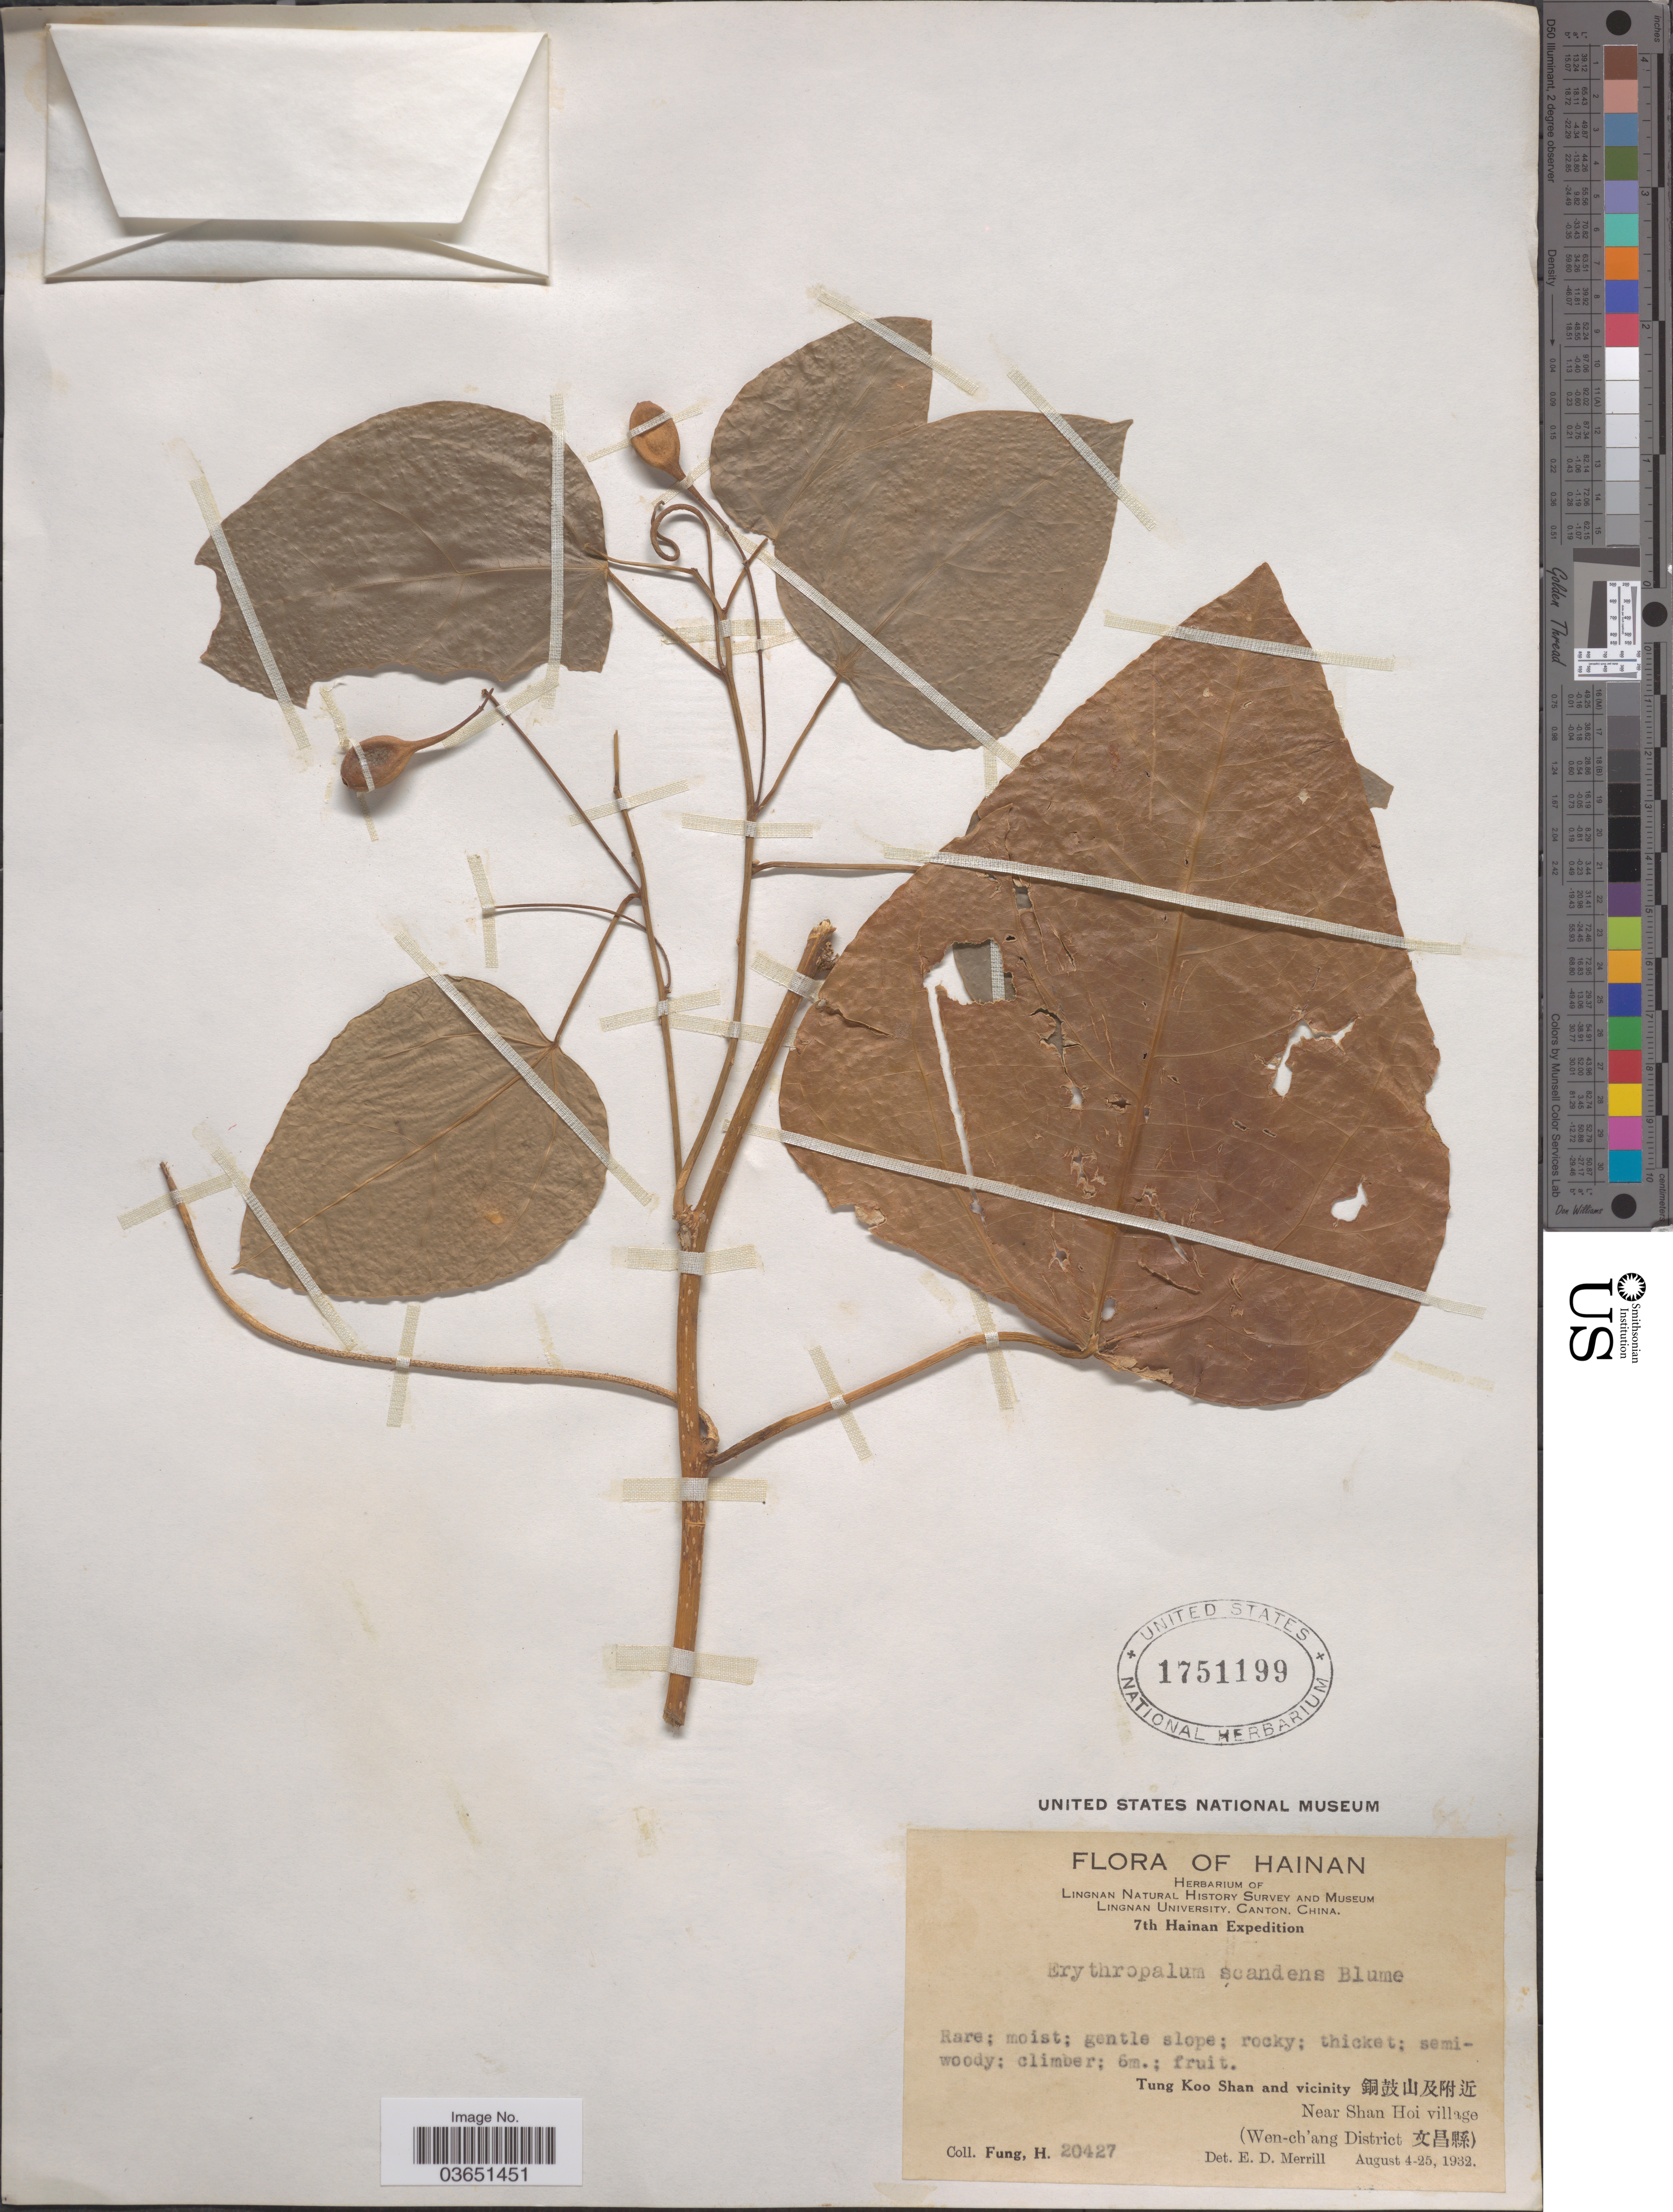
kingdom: Plantae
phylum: Tracheophyta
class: Magnoliopsida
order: Santalales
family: Erythropalaceae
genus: Erythropalum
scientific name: Erythropalum scandens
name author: Blume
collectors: H. Fung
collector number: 20427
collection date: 1932-08-04/1932-08-25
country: China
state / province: Hainan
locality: Tung Koo Shan and vicinity X. Near Shan Hoi village (Wen-ch'ang District X).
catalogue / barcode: US 1751199